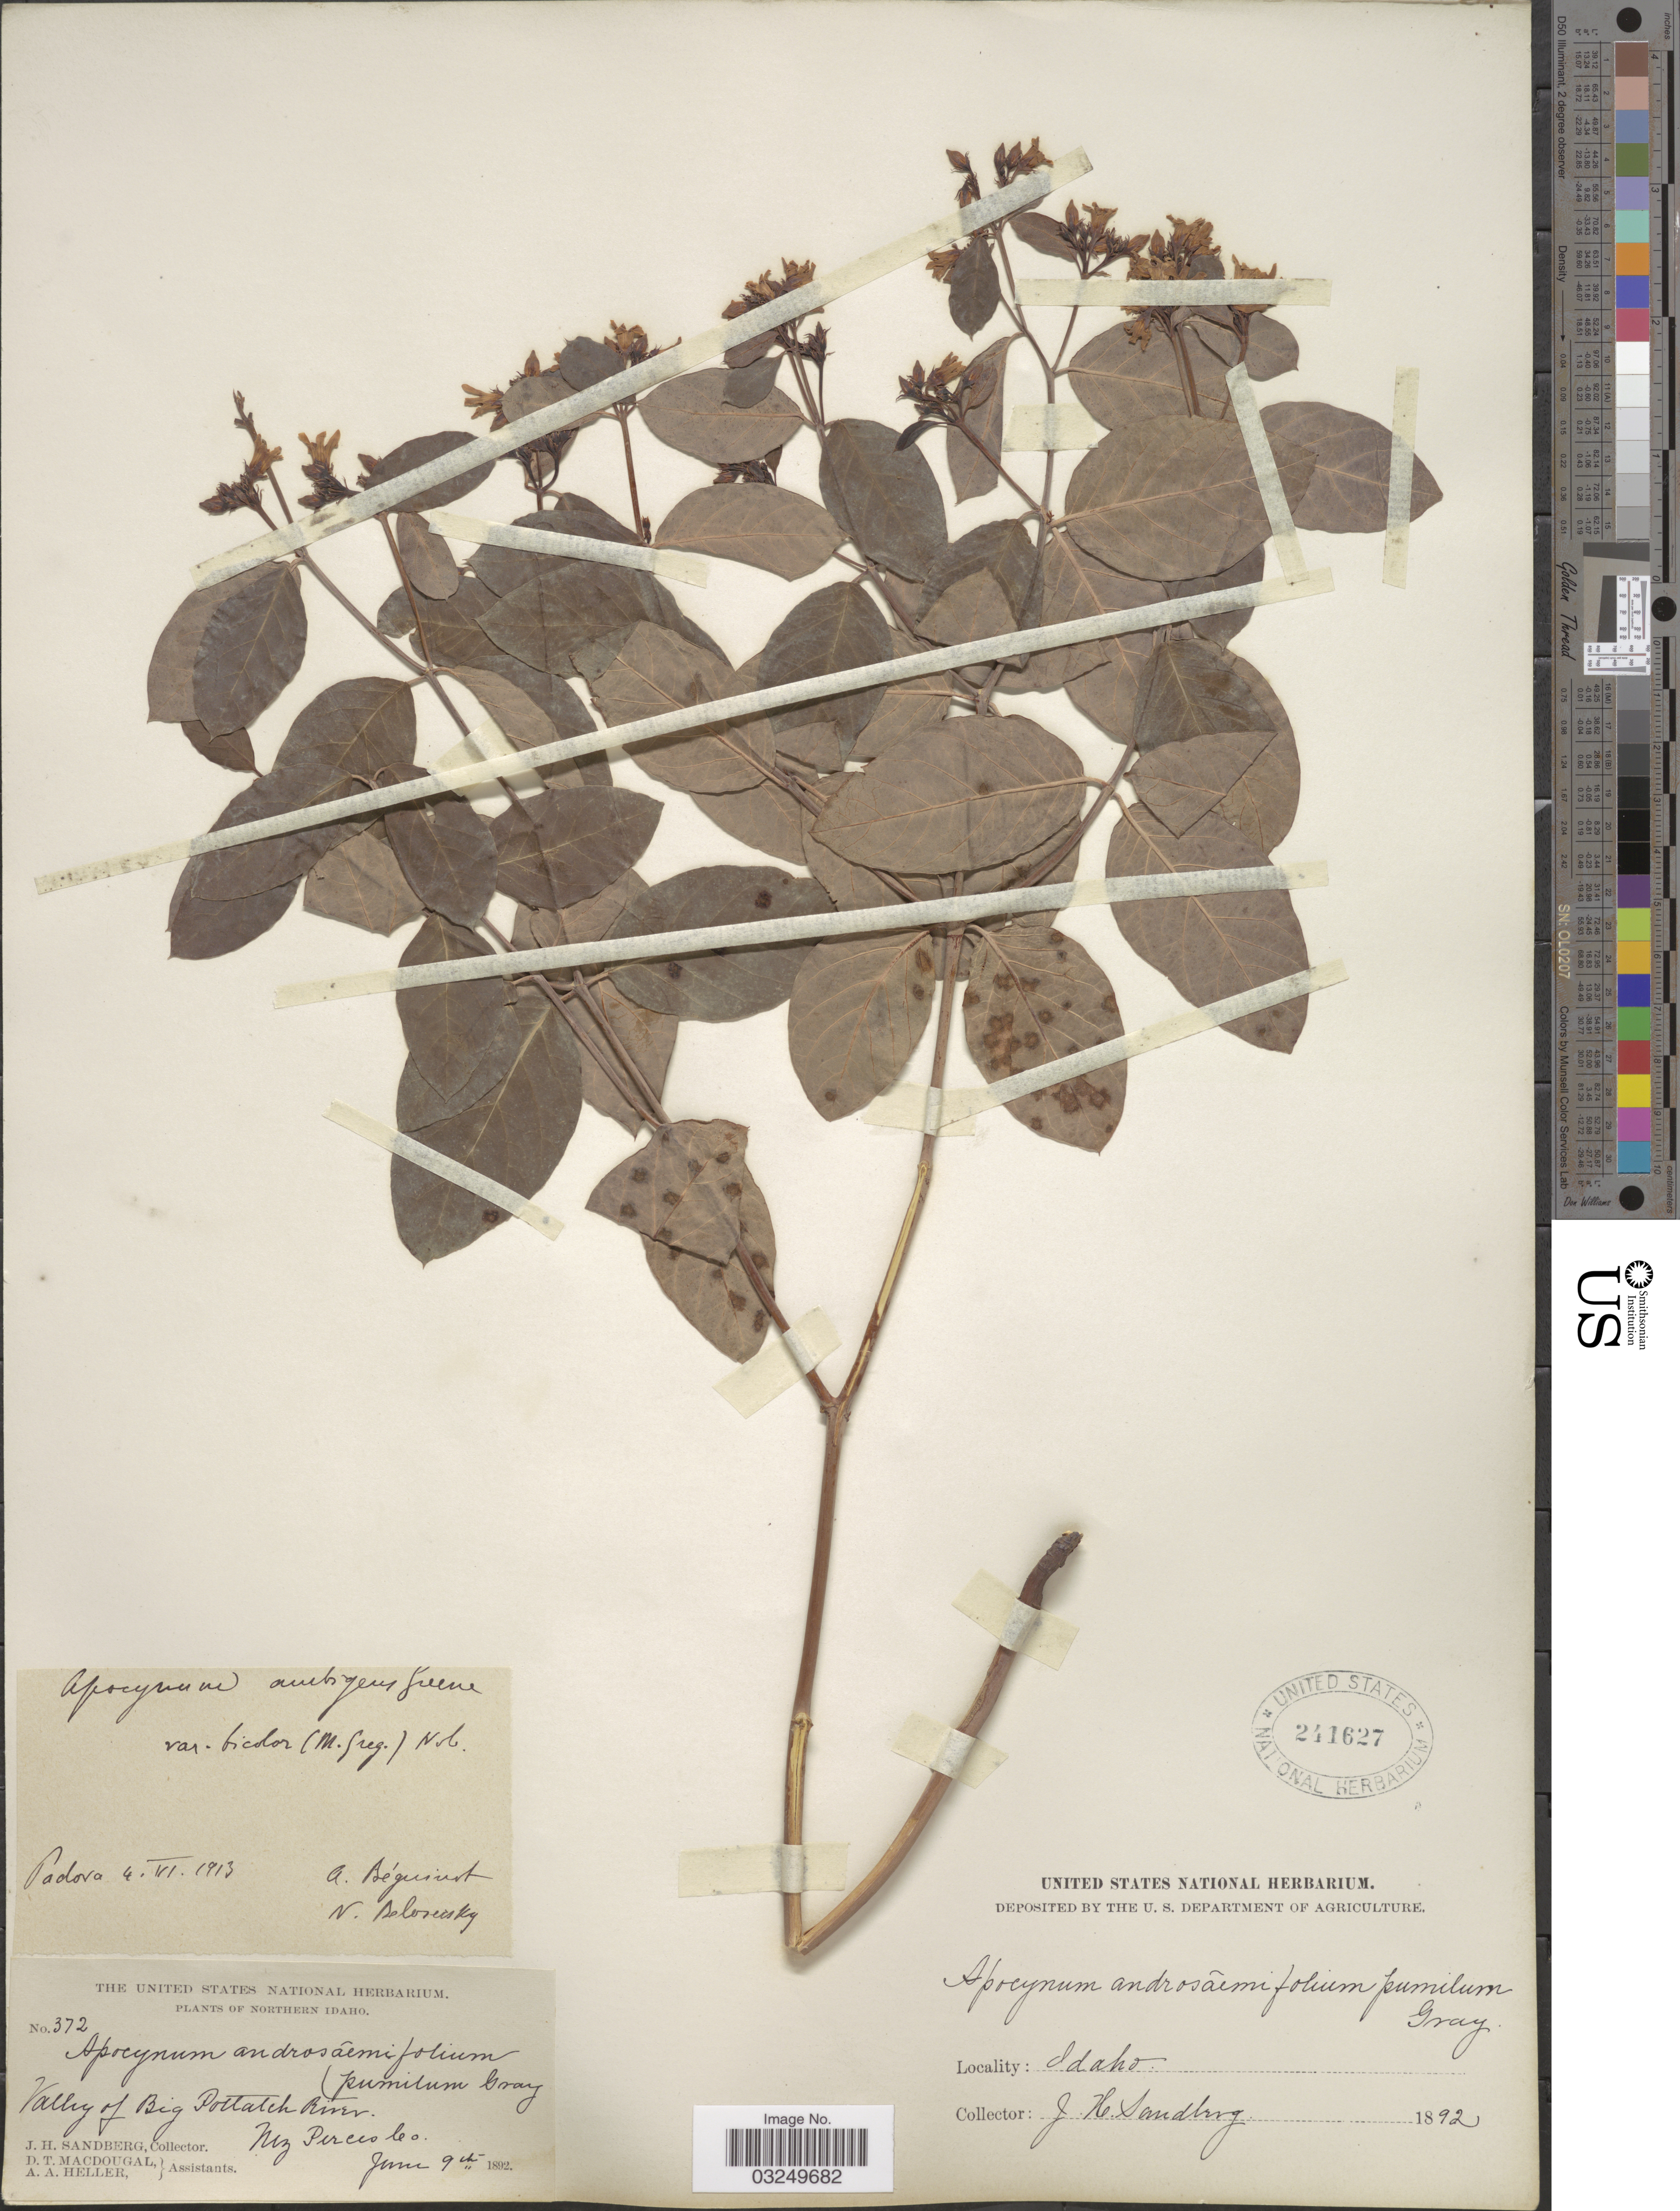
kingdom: Plantae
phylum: Tracheophyta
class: Magnoliopsida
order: Gentianales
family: Apocynaceae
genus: Apocynum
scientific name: Apocynum bicolor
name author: E.A. McGregor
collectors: J. H. Sandberg, D. T. MacDougal & A. A. Heller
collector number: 372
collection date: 1892-06-09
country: United States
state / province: Idaho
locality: Northern Idaho. Valley of Big Potlatch River, Nez Perces Co.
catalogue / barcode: US 241627